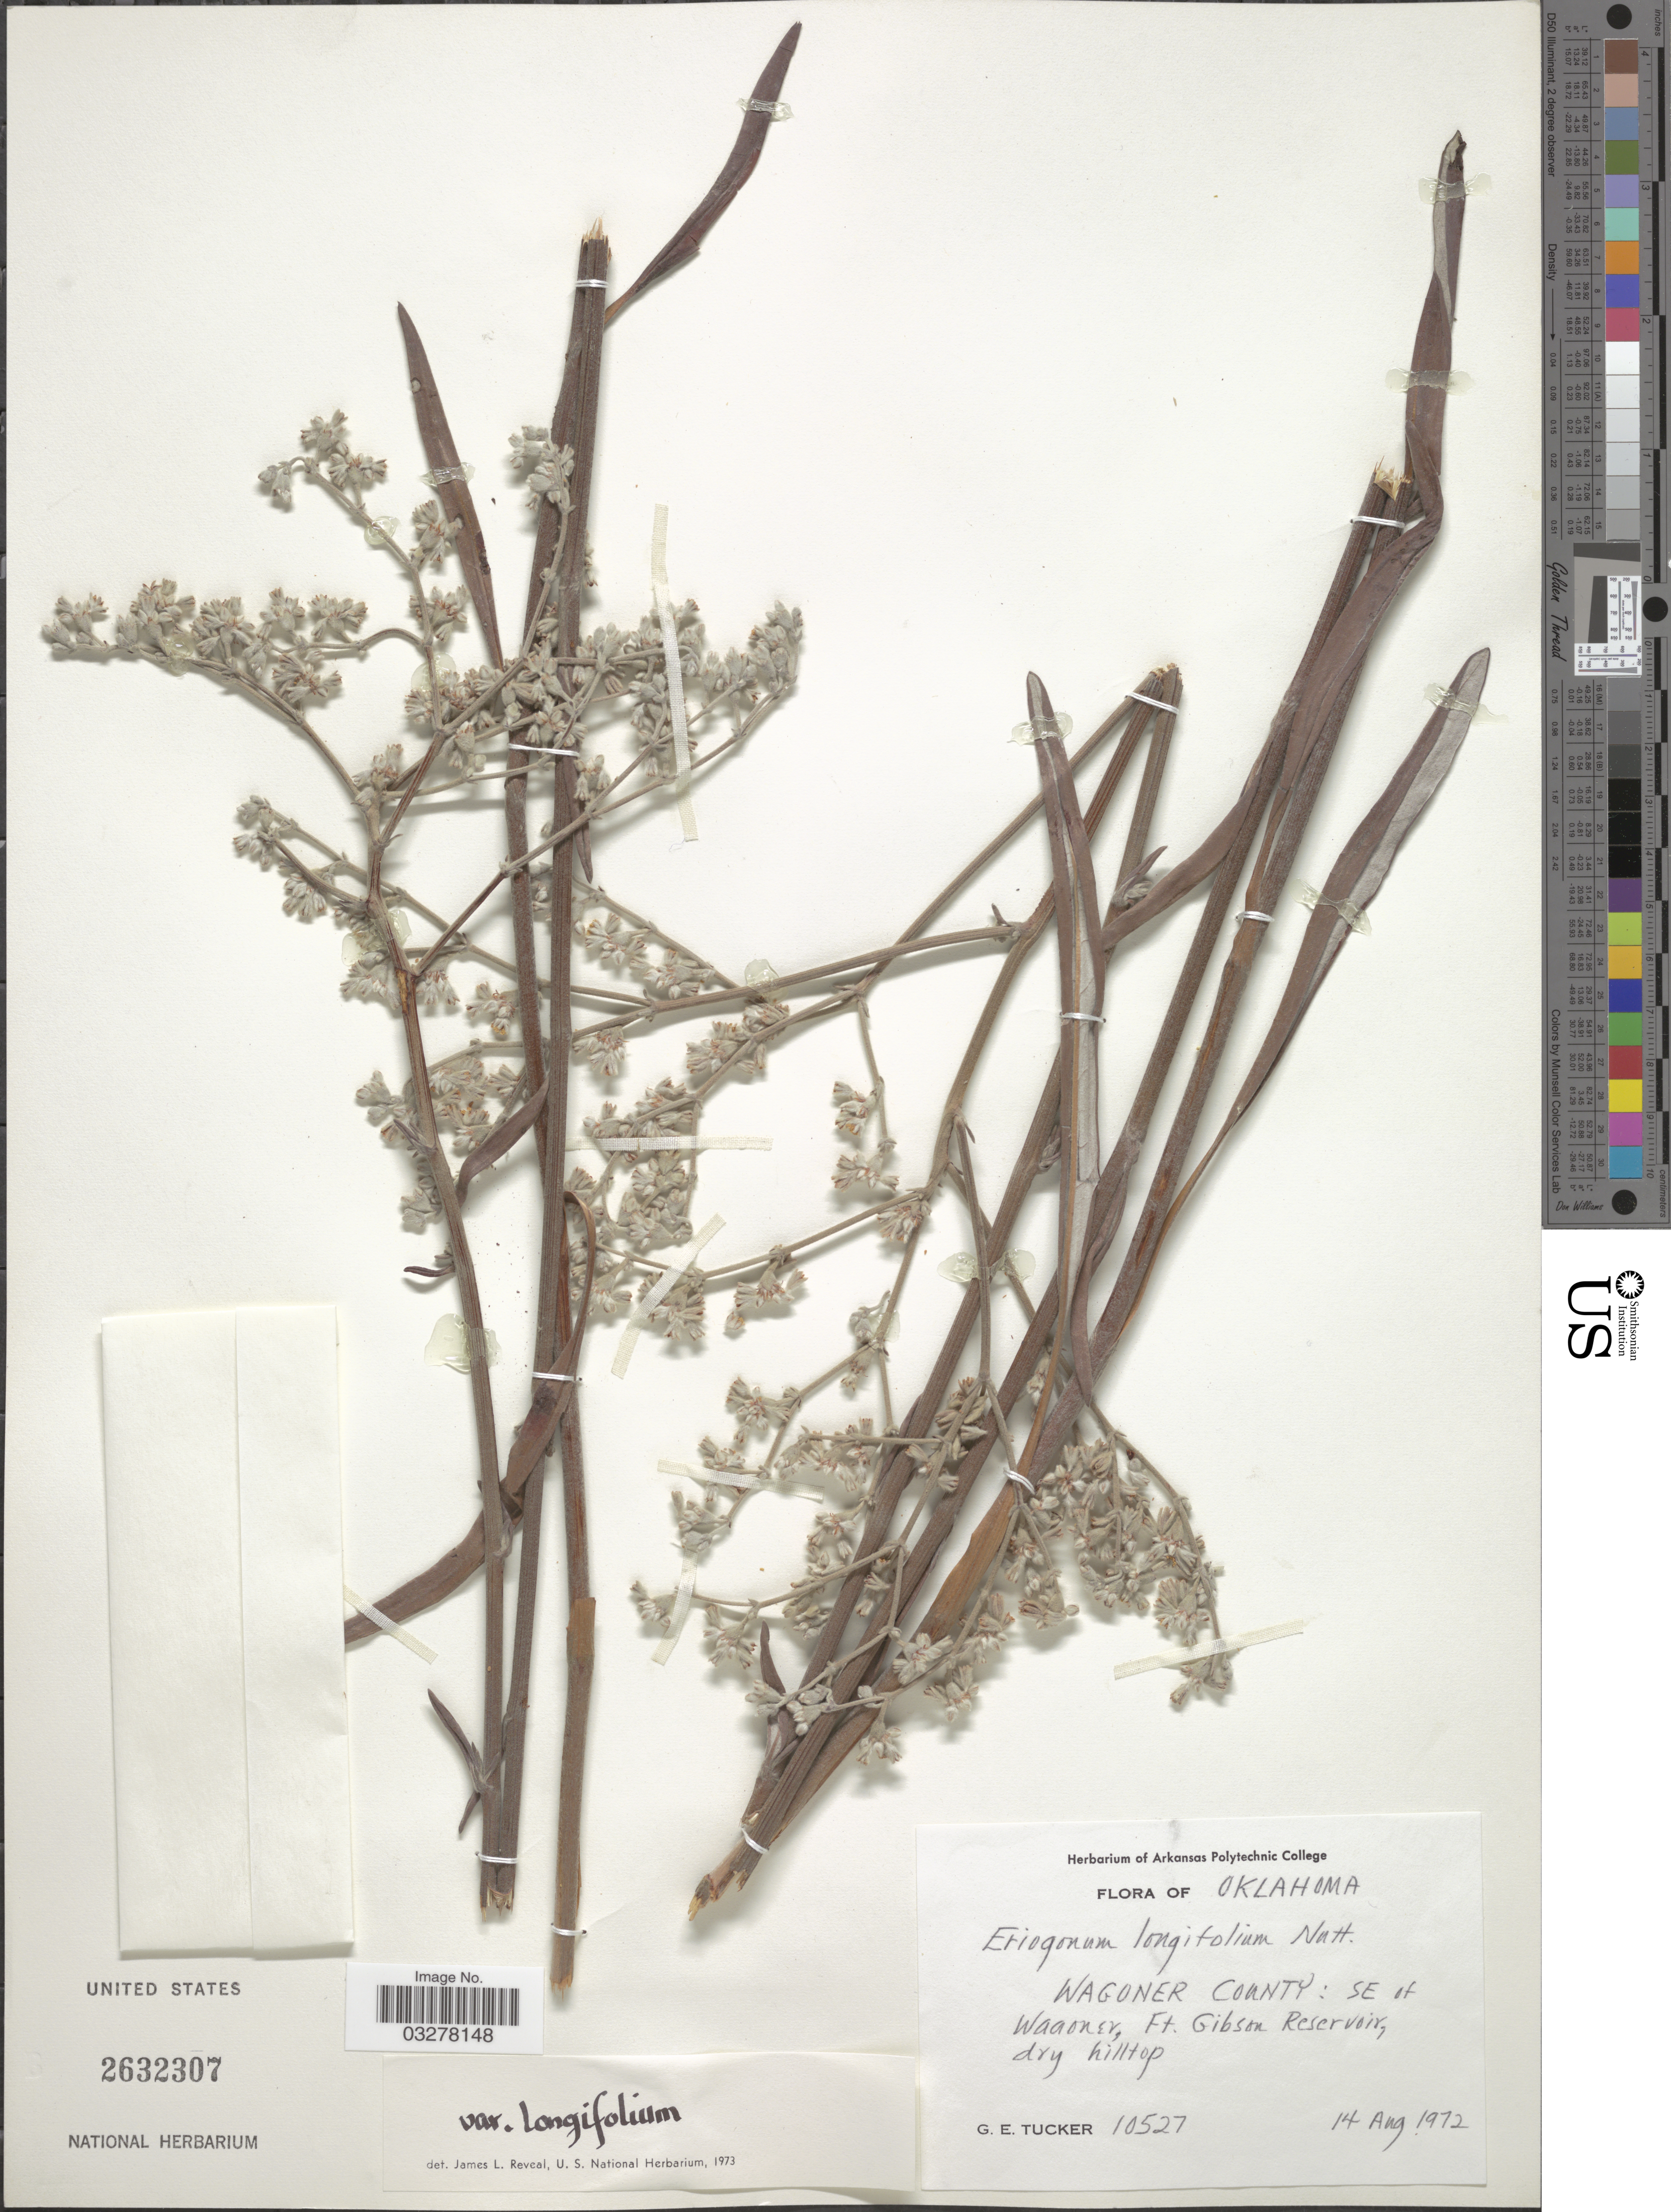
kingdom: Plantae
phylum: Tracheophyta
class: Magnoliopsida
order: Caryophyllales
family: Polygonaceae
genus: Eriogonum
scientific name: Eriogonum longifolium var. longifolium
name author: Nutt.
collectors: G. Tucker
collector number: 10527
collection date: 1972-08-14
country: United States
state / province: Oklahoma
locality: Wagoner County: SE of Wagoner, Ft. Gibson Reservoir.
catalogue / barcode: US 2632307